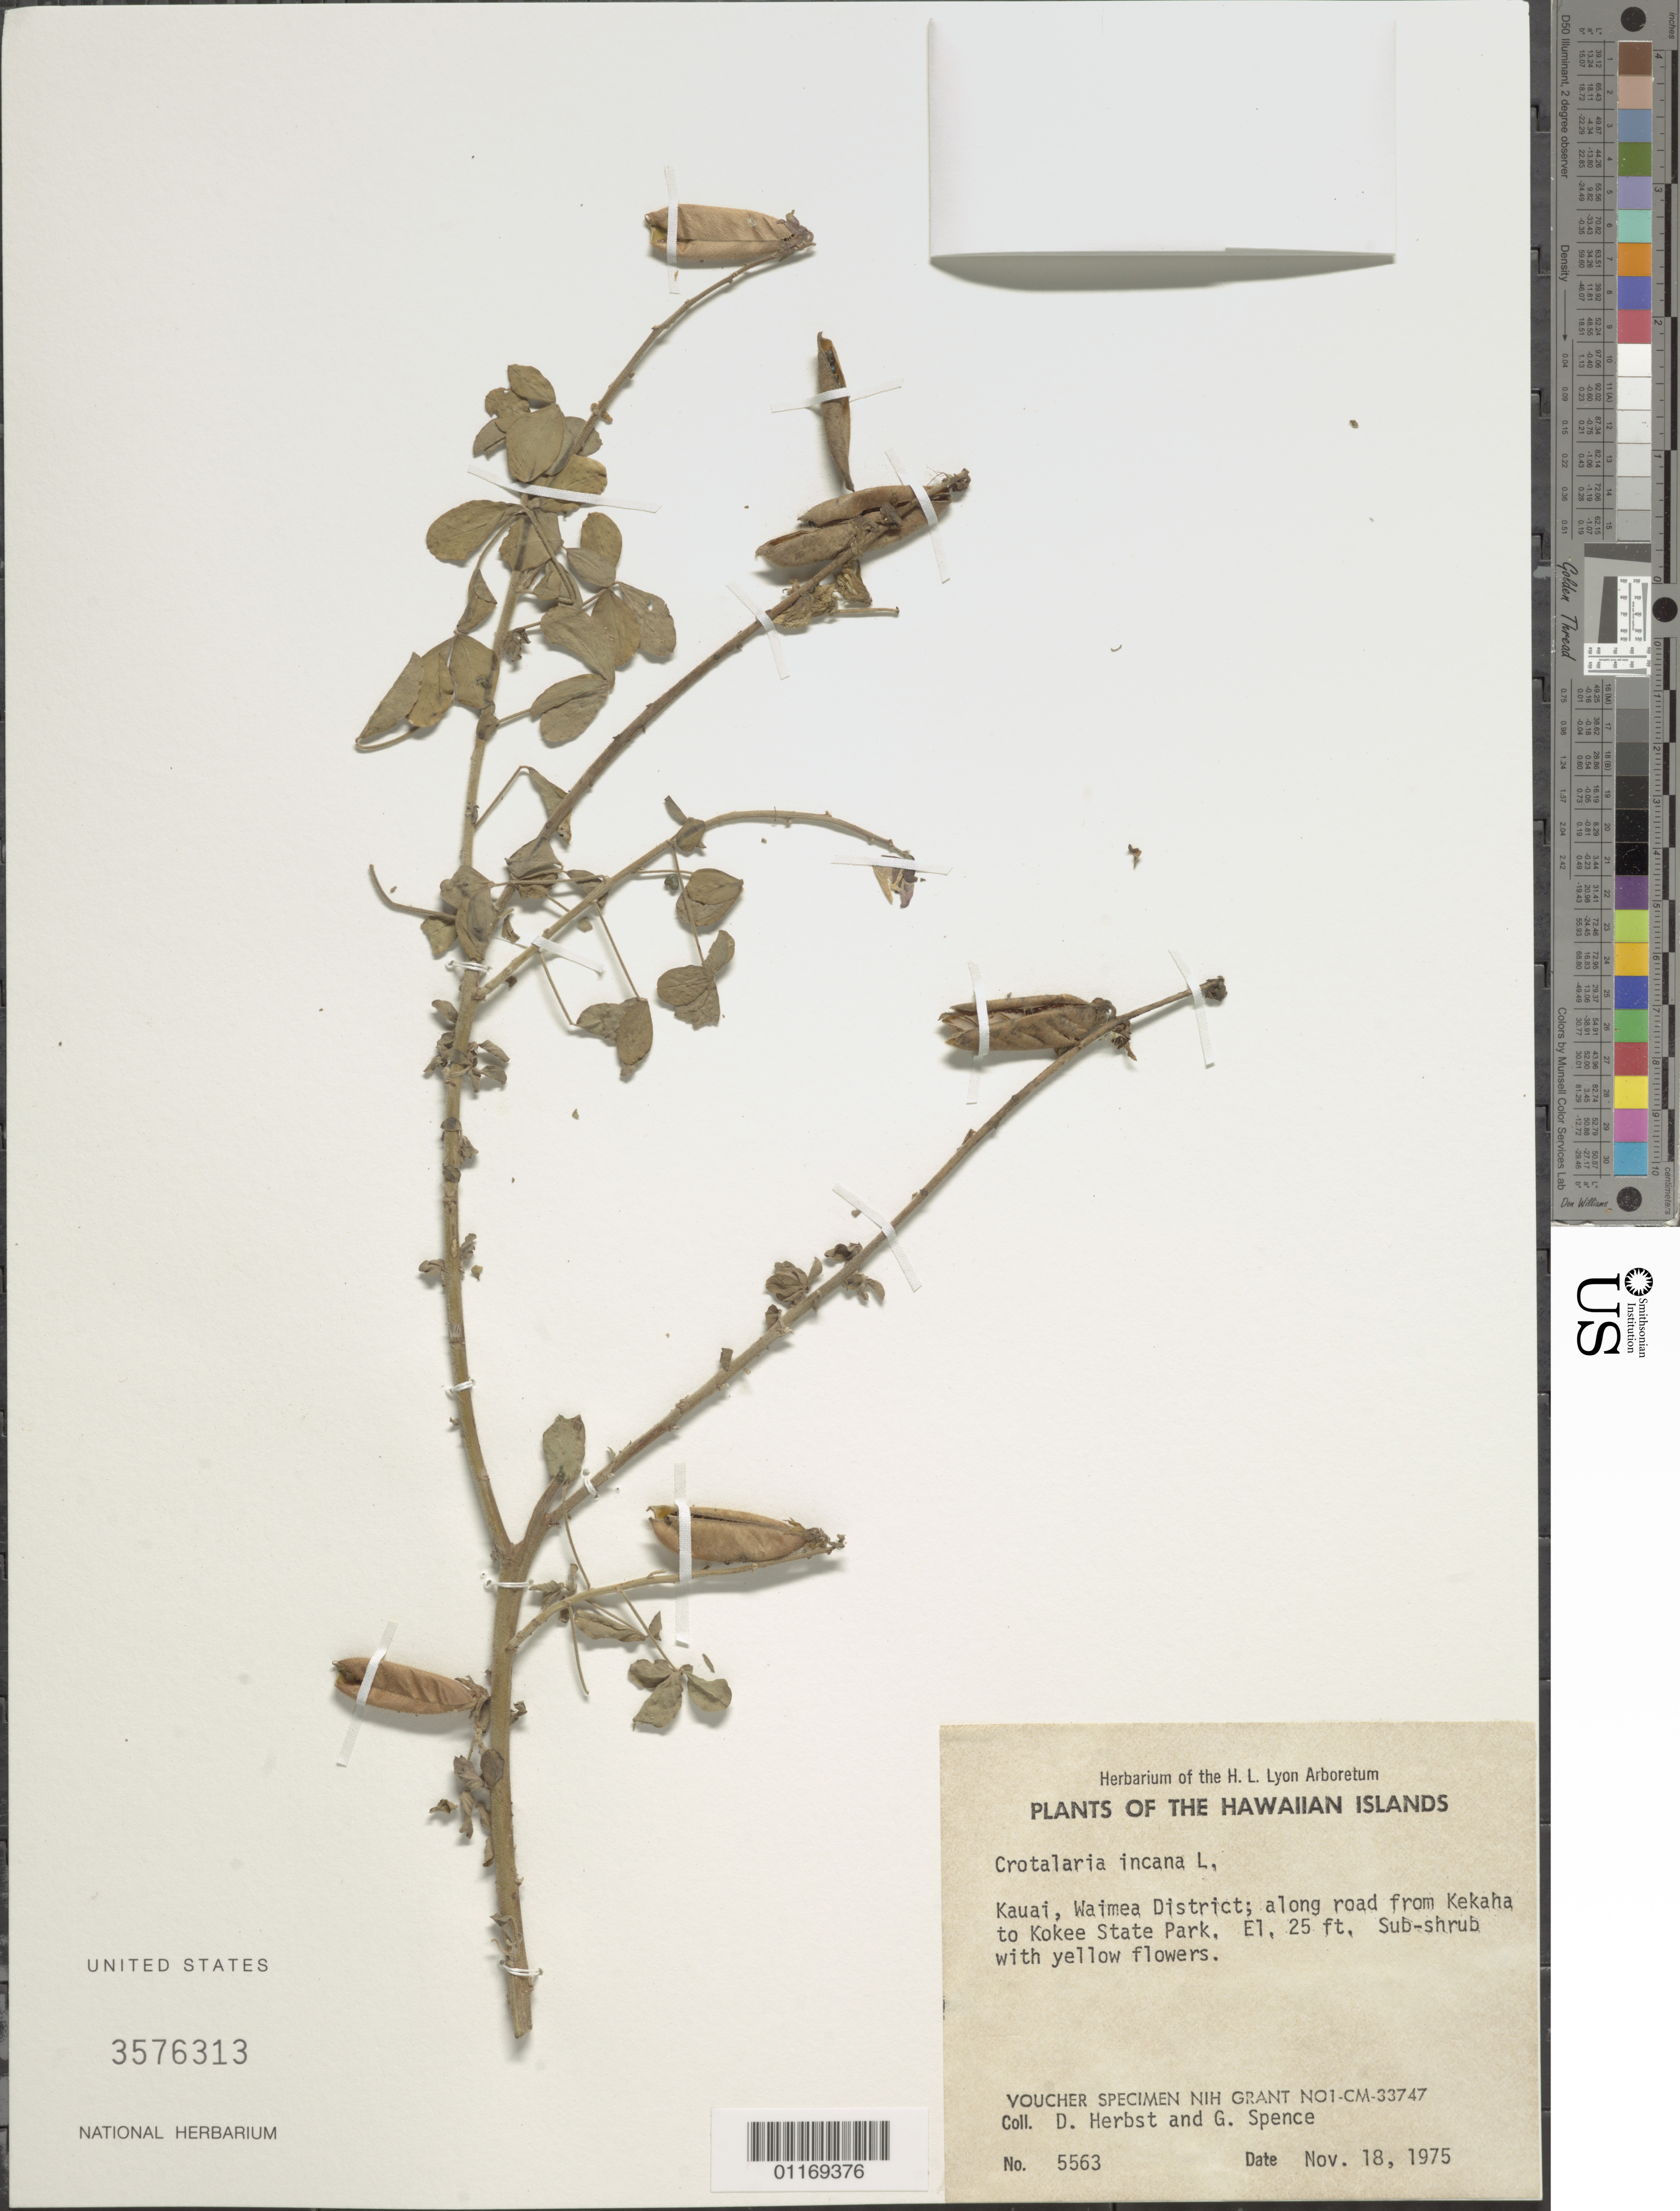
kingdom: Plantae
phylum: Tracheophyta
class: Magnoliopsida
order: Fabales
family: Fabaceae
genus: Crotalaria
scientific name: Crotalaria incana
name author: L.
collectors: D. R. Herbst & G. Spence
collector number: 5563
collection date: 1975-11-18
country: United States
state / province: Hawaii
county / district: Kauai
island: Kaua'i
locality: Waimea District, along road from Kekaha to Kokee State Park.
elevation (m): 8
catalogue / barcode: US 3576313